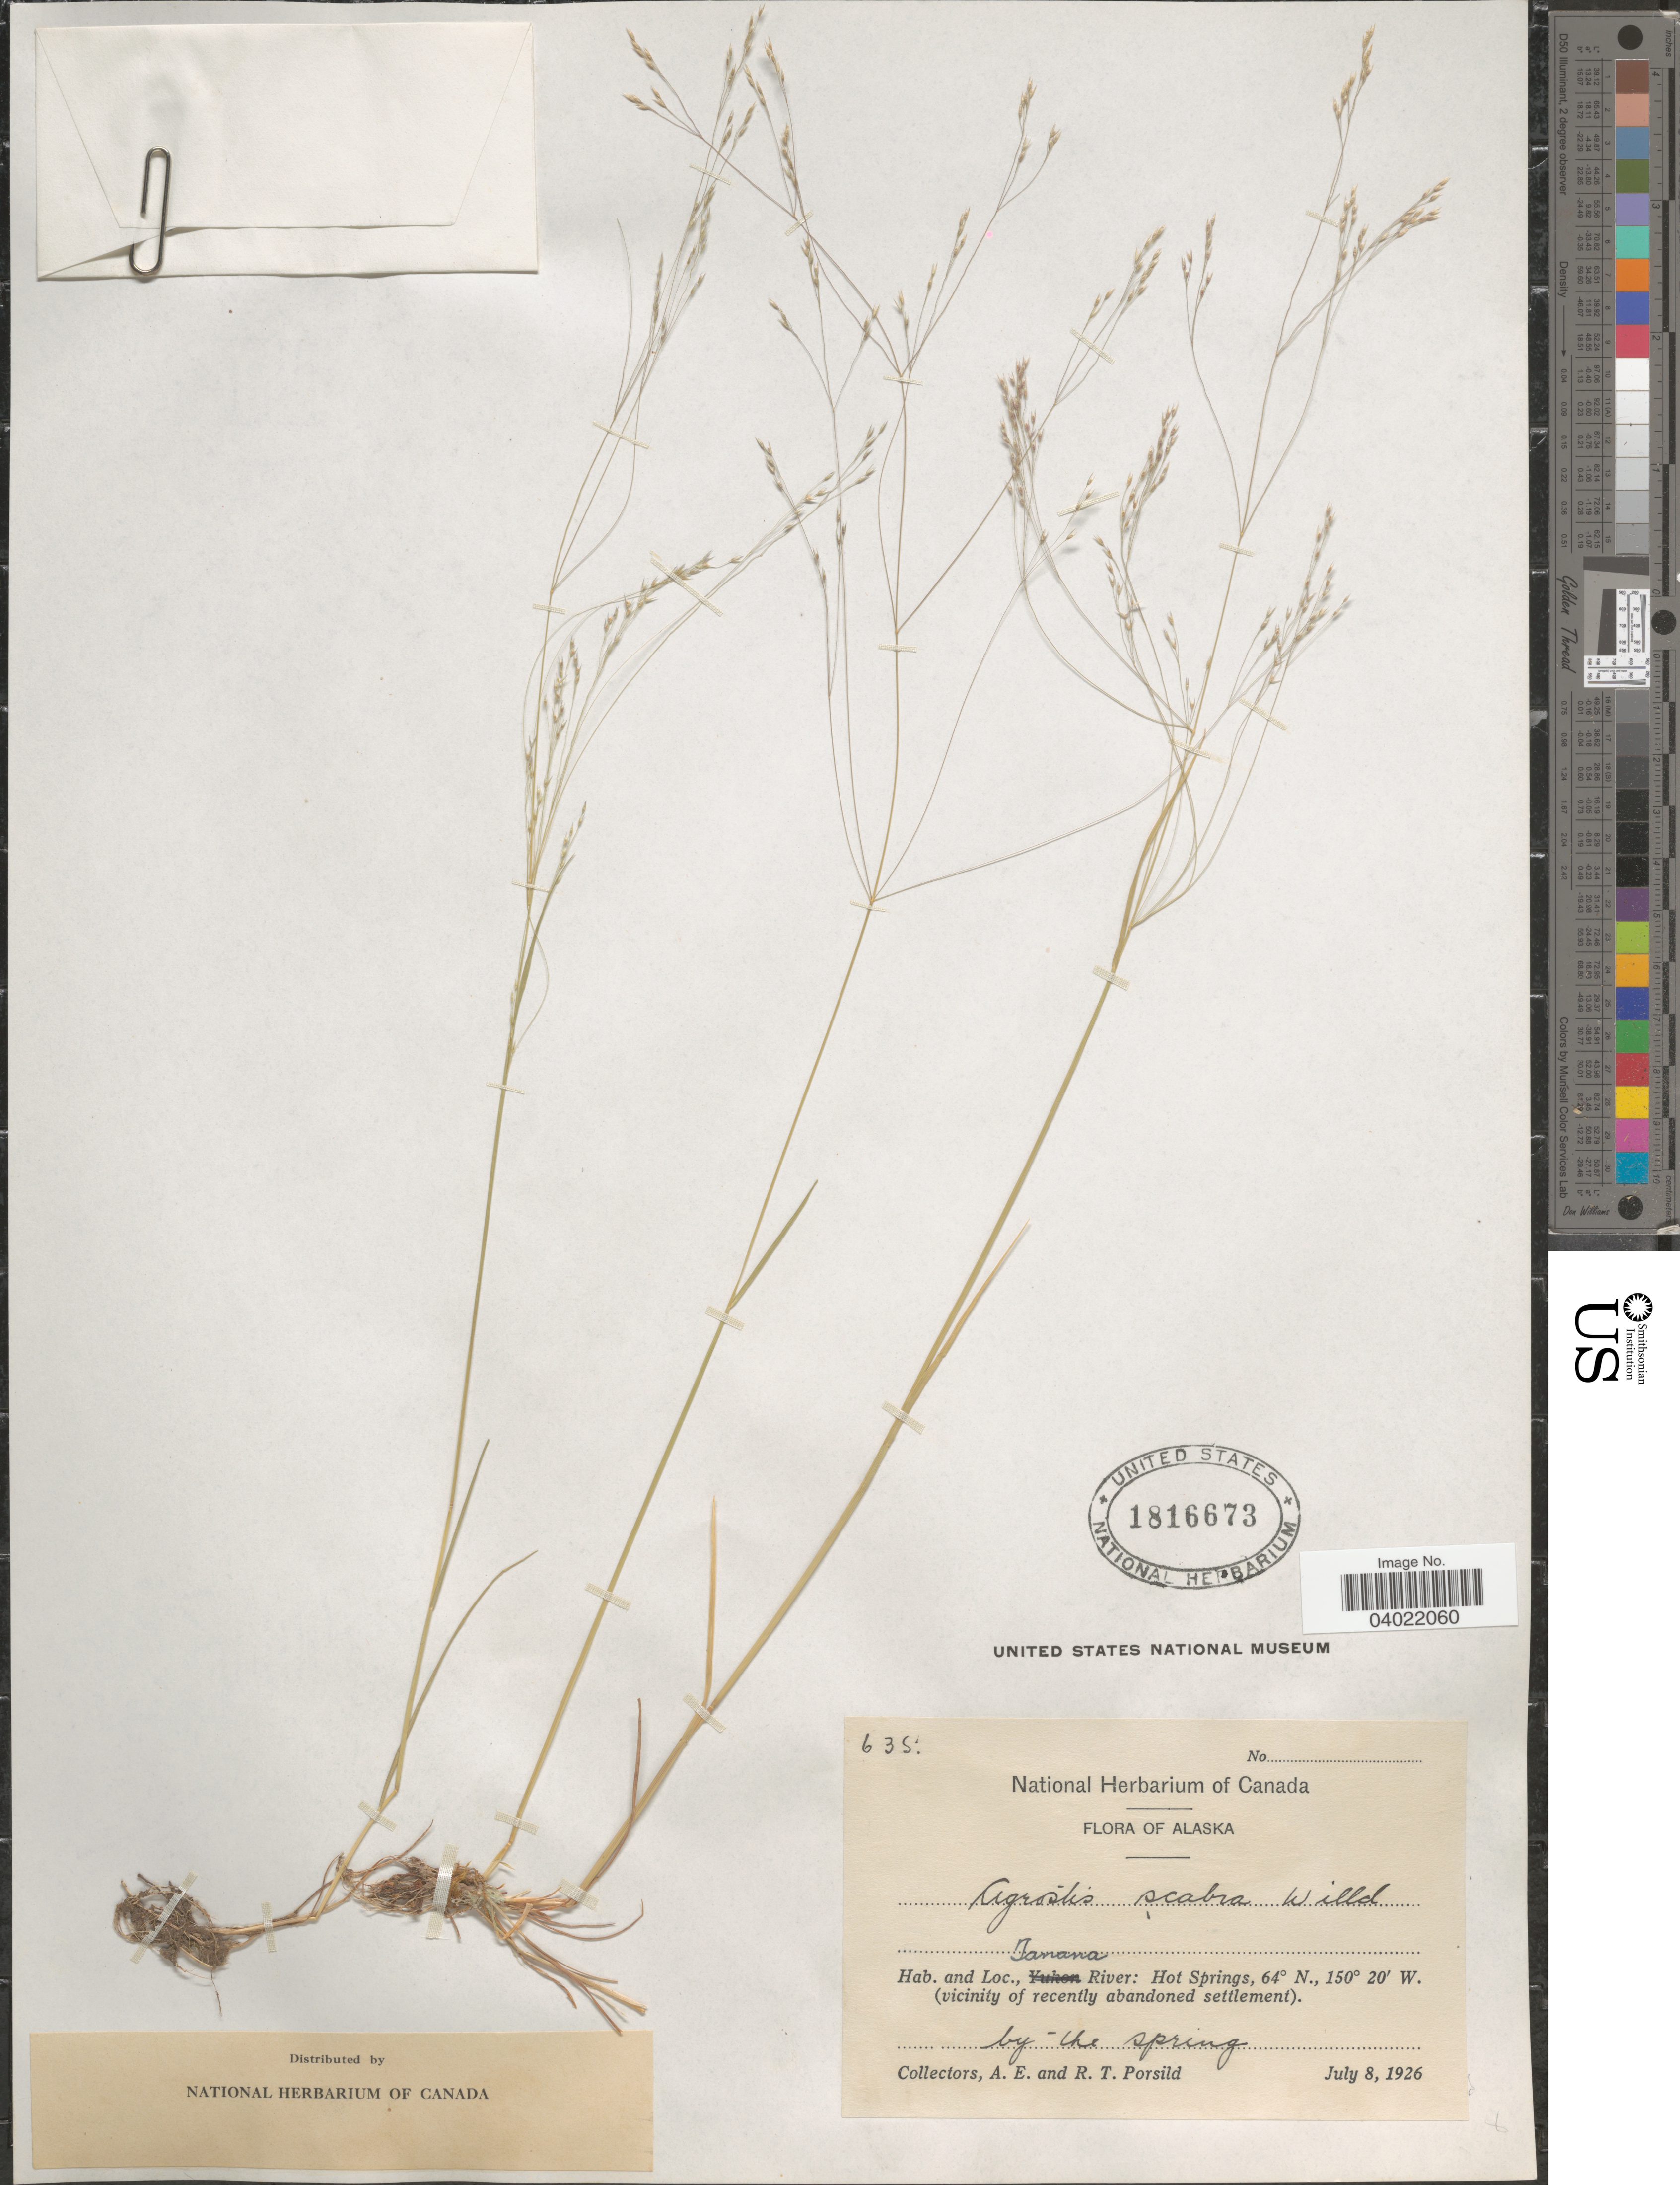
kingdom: Plantae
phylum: Tracheophyta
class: Liliopsida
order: Poales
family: Poaceae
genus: Agrostis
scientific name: Agrostis scabra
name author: Willd.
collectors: A. E. Porsild & R. T. Porsild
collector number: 635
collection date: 1926-07-08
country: United States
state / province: Alaska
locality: Tanana River: Hot Springs (vicinity of recently abandoned settlement).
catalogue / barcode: US 1816673